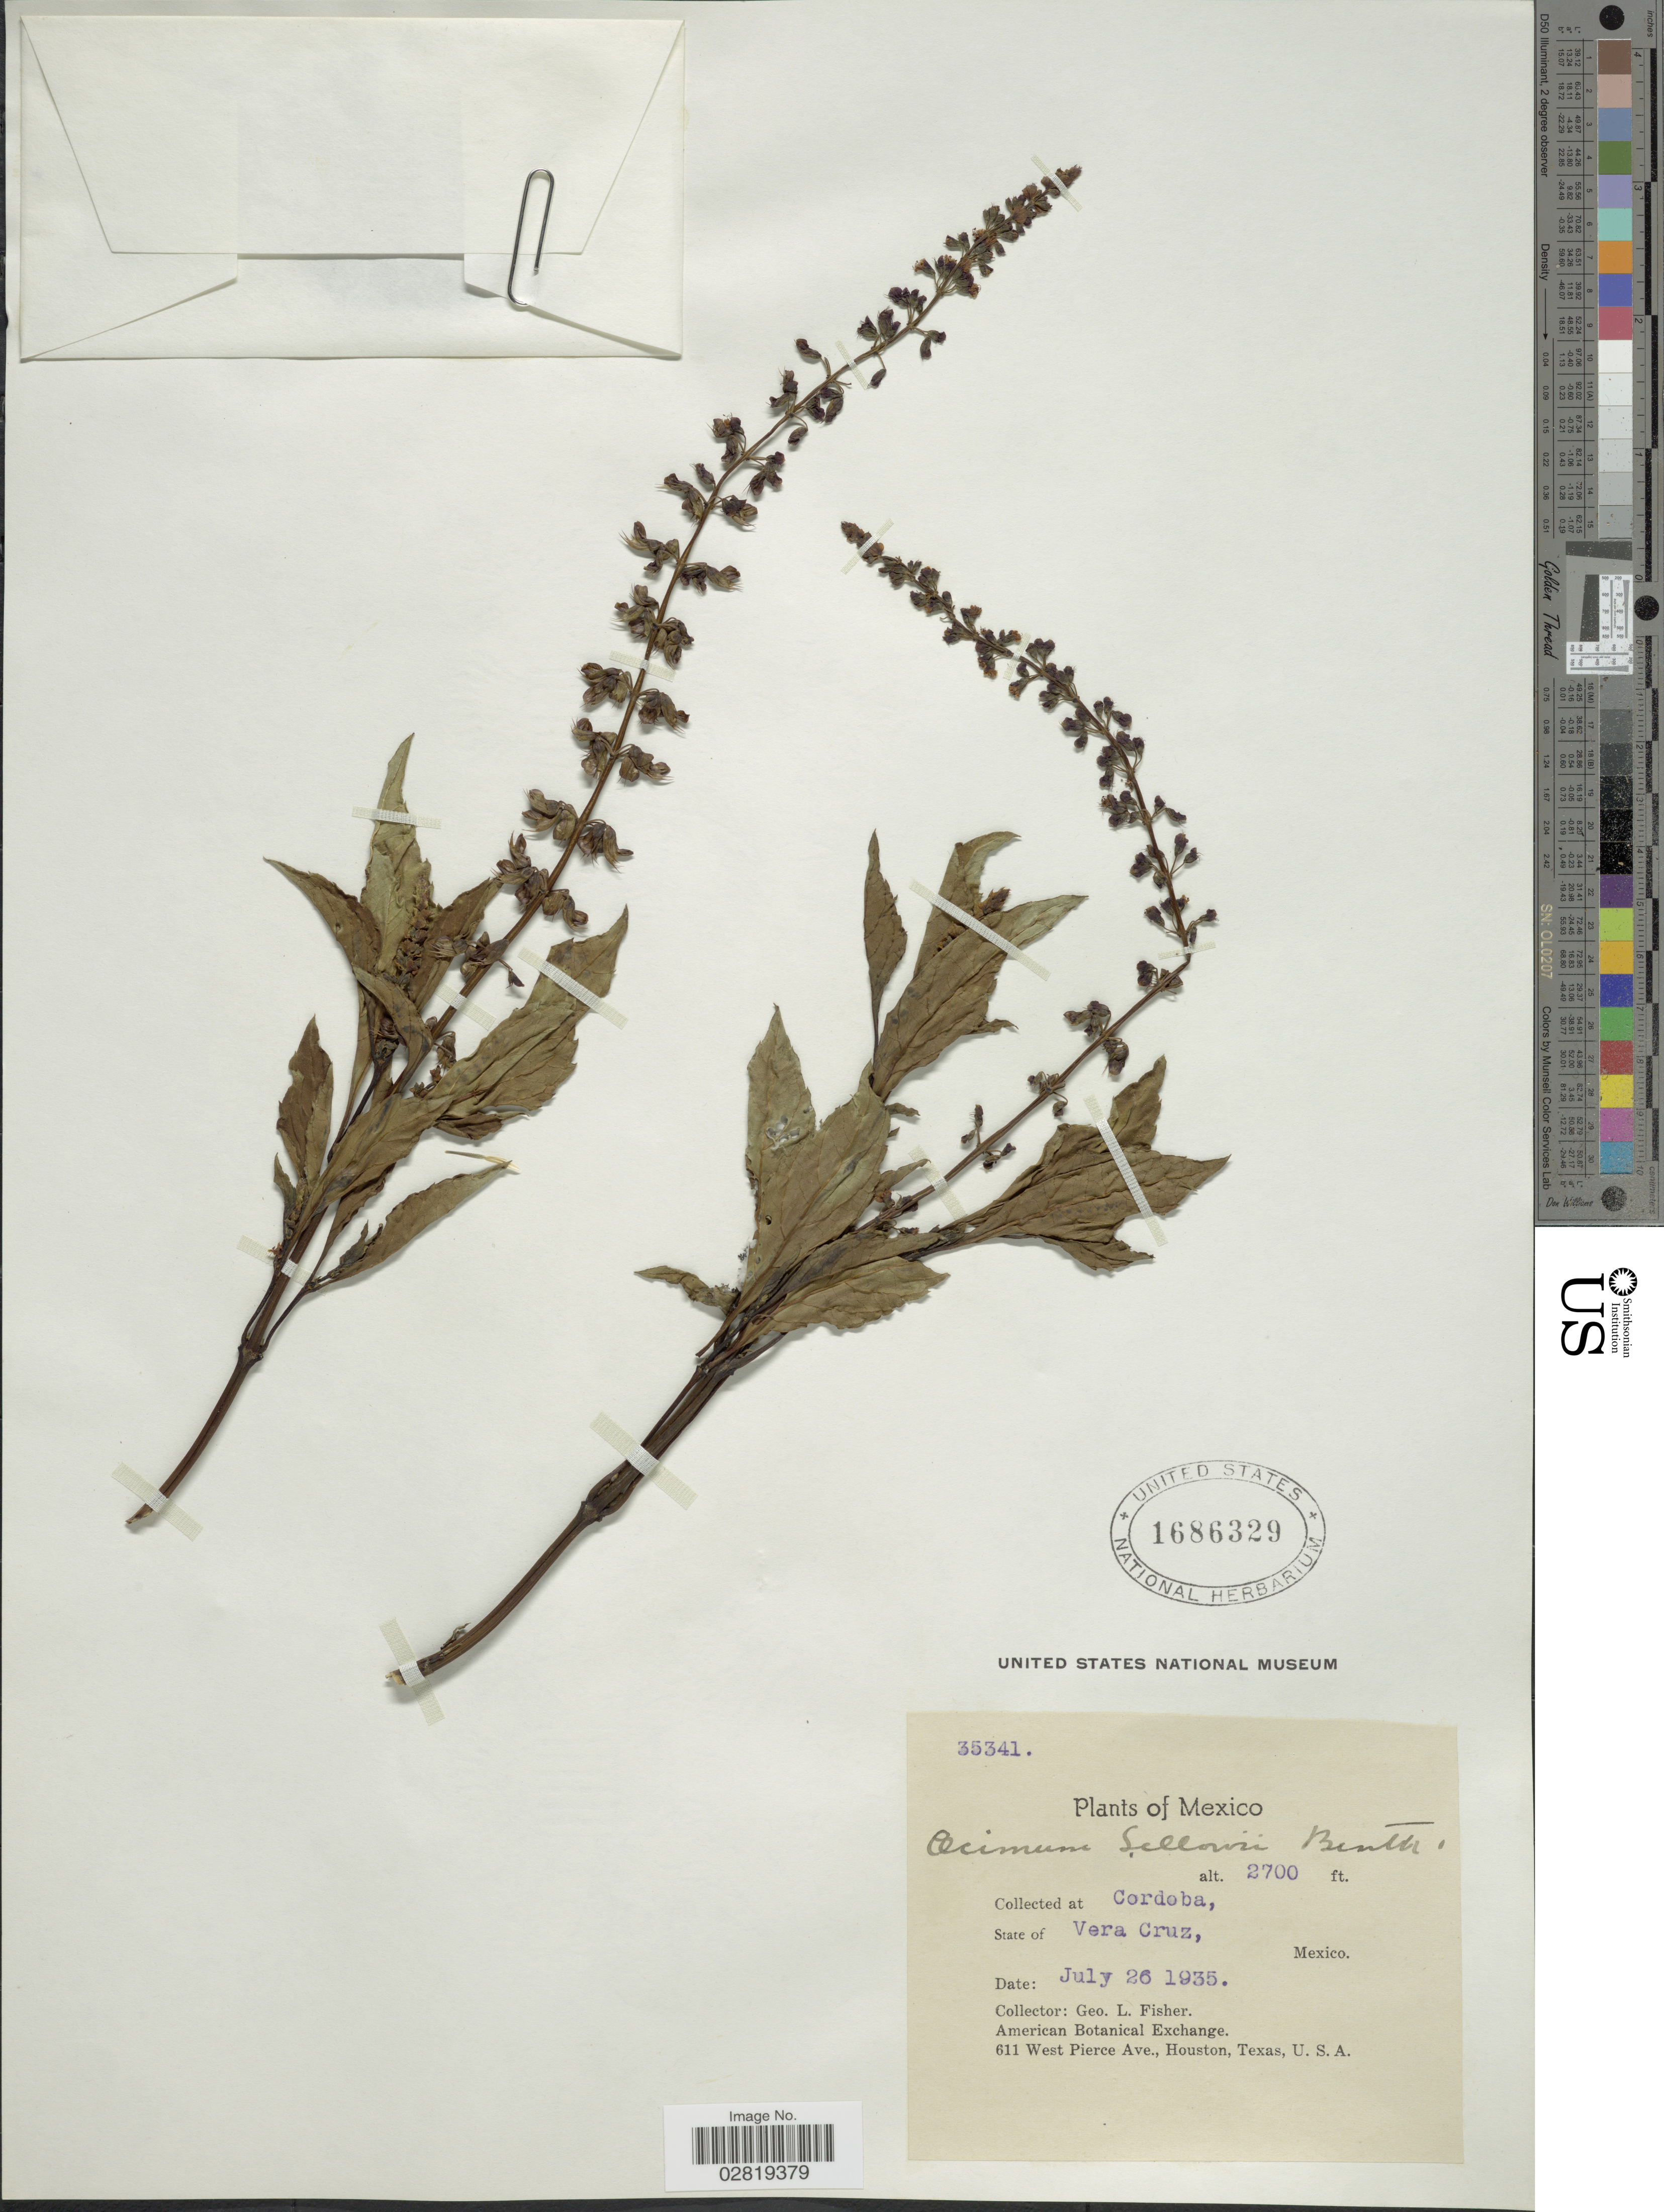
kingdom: Plantae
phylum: Tracheophyta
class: Magnoliopsida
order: Lamiales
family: Lamiaceae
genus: Ocimum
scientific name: Ocimum selloi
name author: Benth.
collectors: G. L. Fisher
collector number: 35341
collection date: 1935-07-26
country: Mexico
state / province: Veracruz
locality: Cordoba.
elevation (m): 823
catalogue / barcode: US 1686329